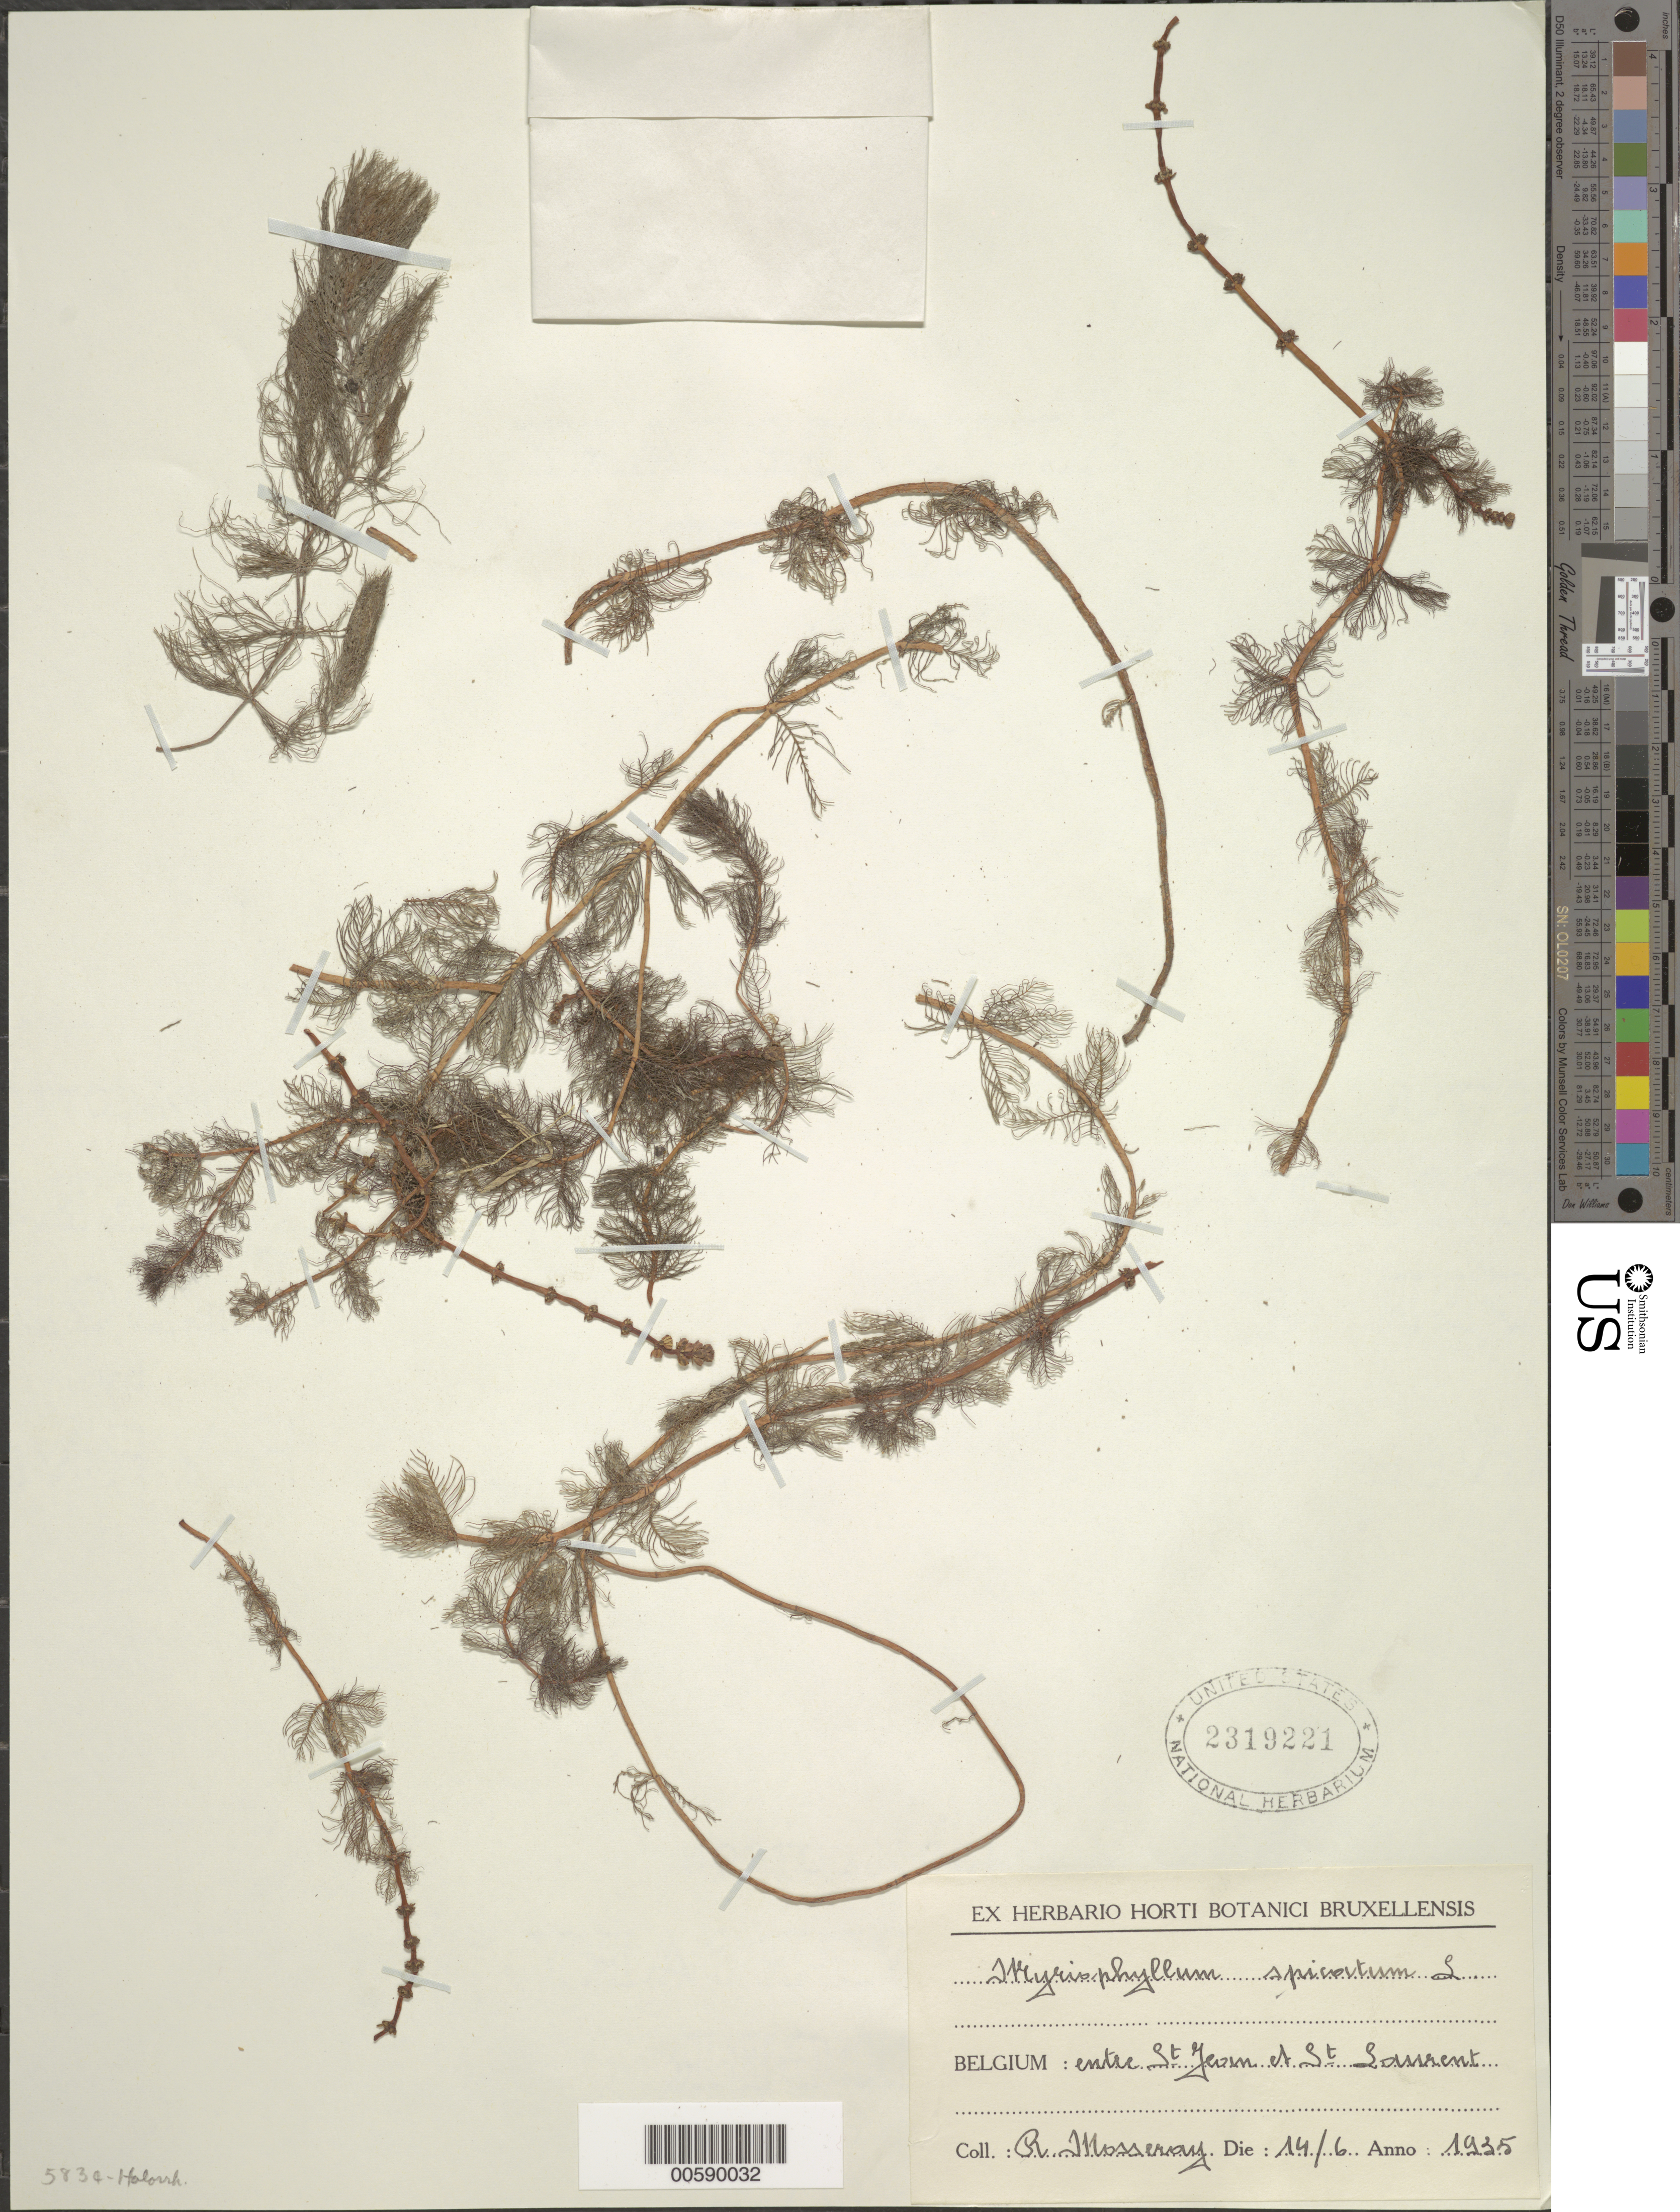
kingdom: Plantae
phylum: Tracheophyta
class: Magnoliopsida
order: Saxifragales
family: Haloragaceae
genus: Myriophyllum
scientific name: Myriophyllum spicatum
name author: L.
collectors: R. Mosseray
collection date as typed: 14 Jun 1935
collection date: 1935-06-14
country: Belgium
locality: Between St. Jeom and St. Sassrent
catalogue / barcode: US 2319221